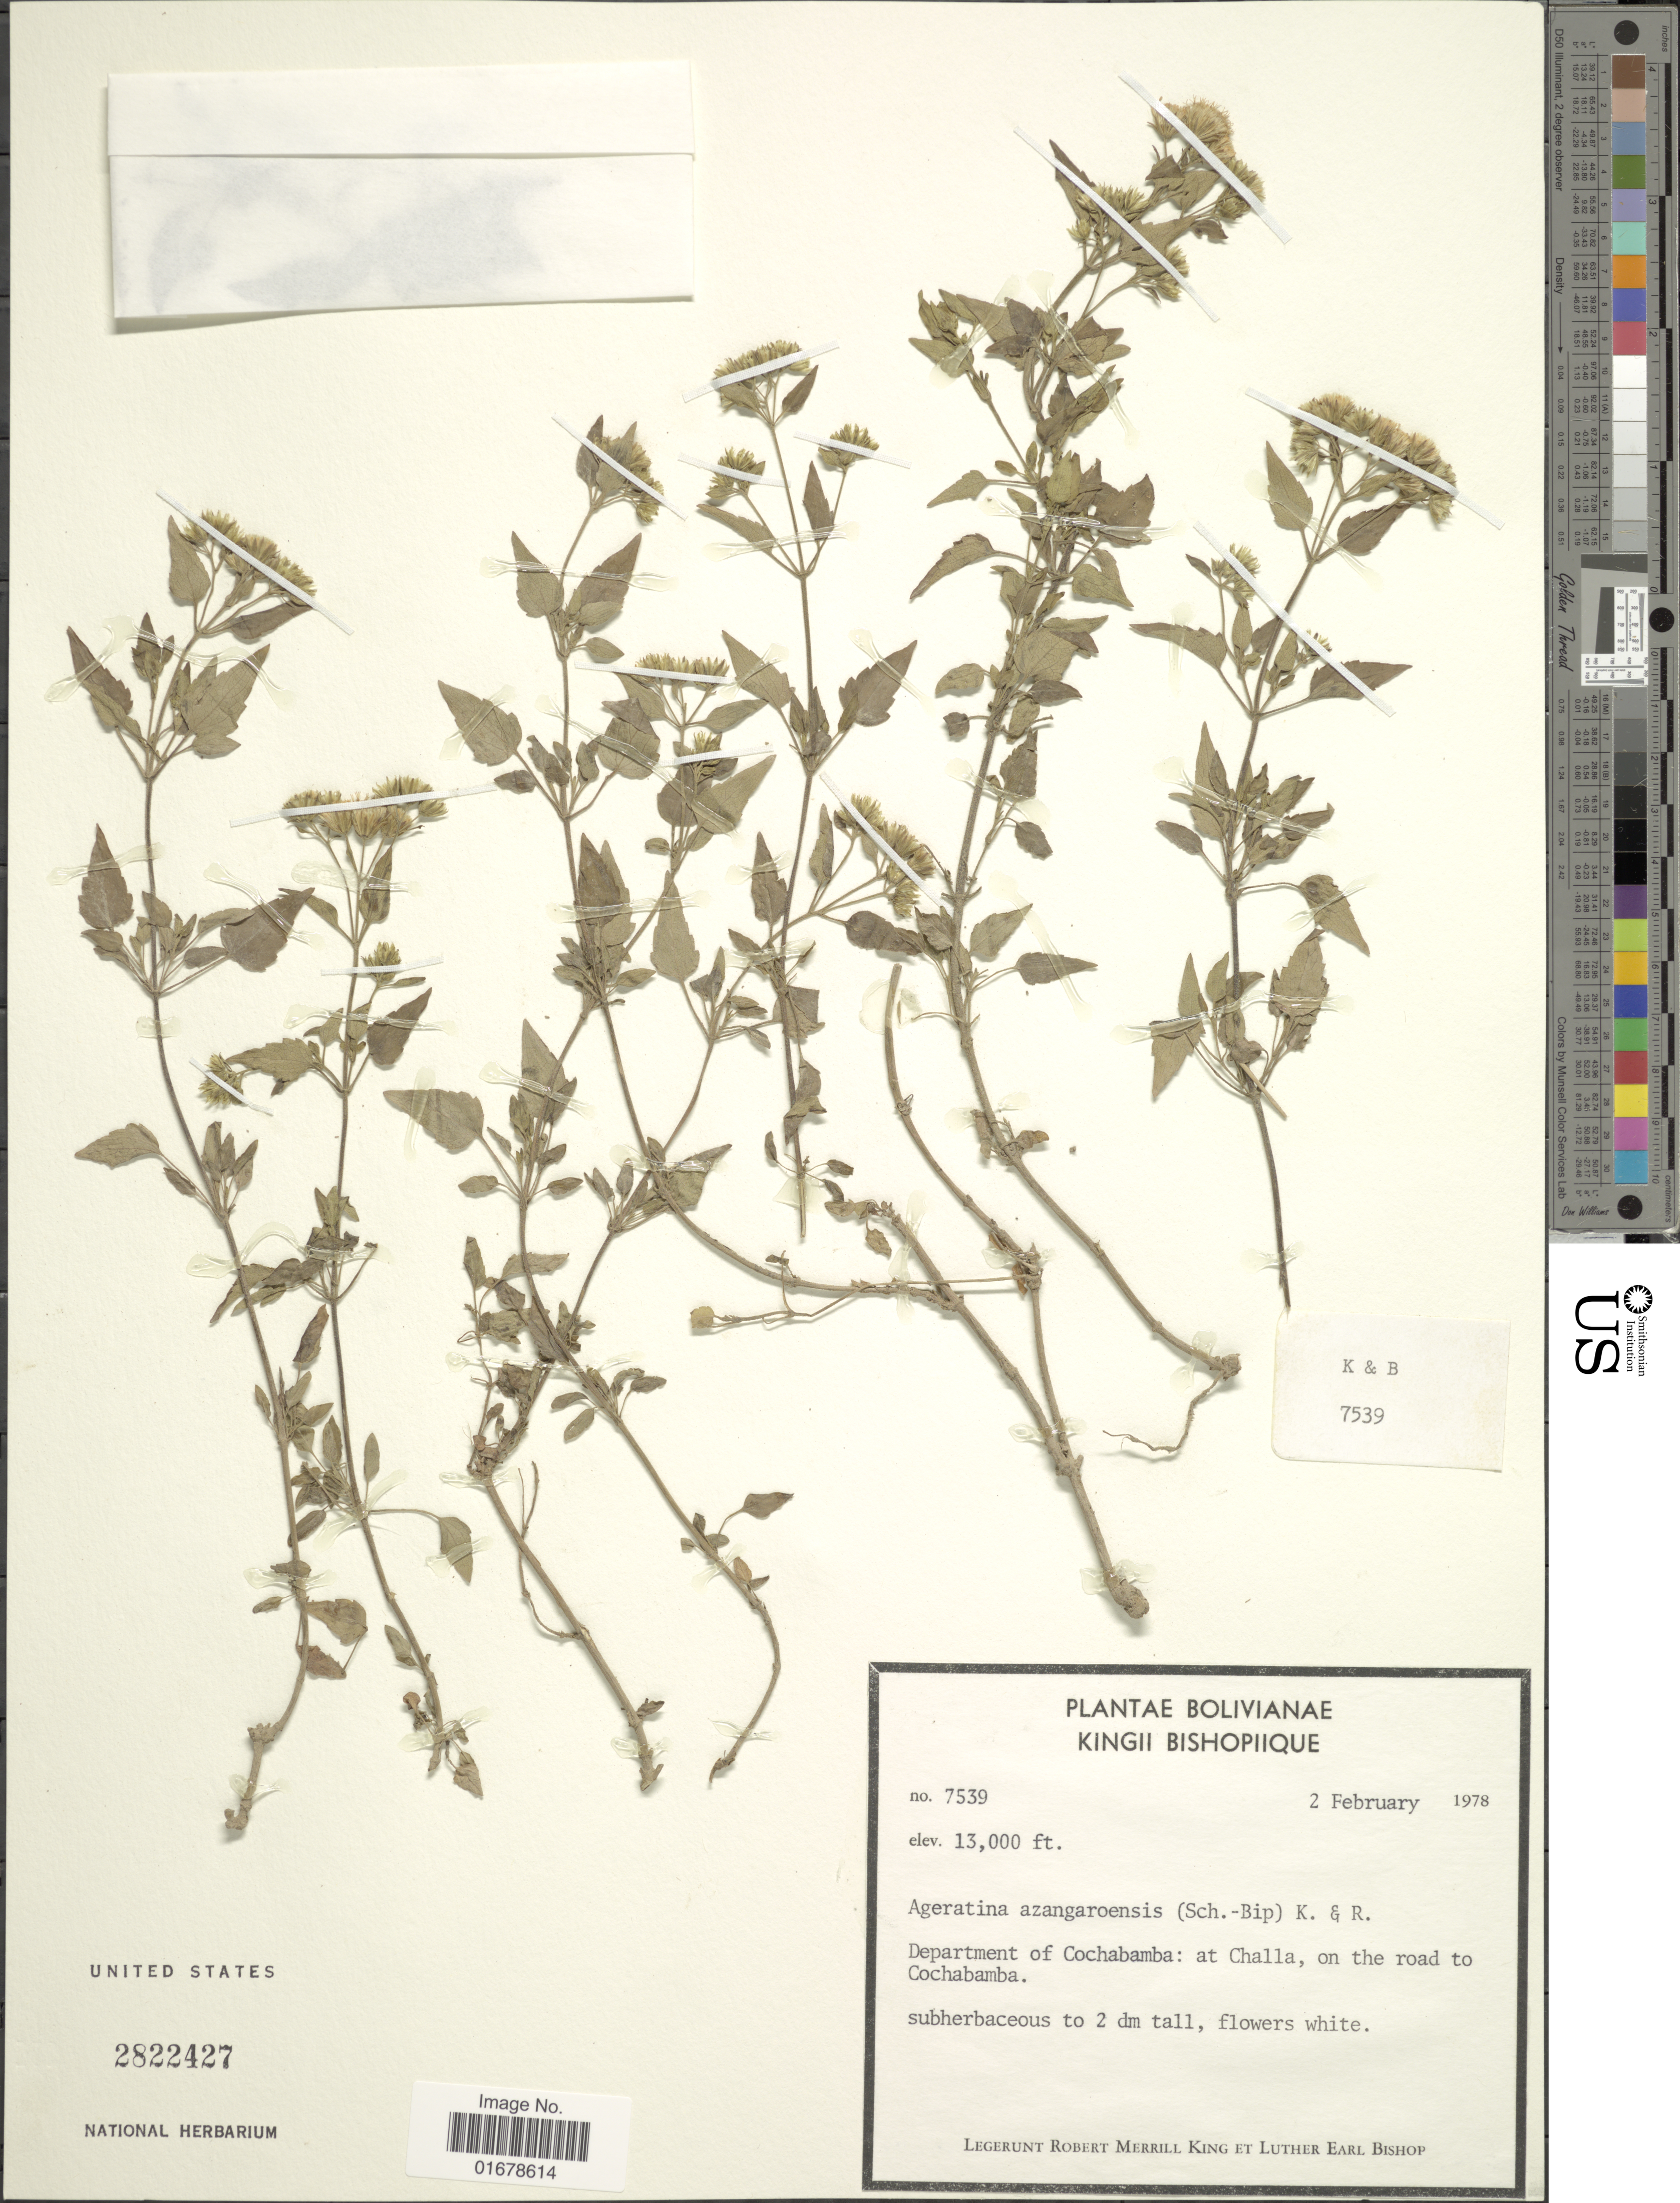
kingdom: Plantae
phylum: Tracheophyta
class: Magnoliopsida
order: Asterales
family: Asteraceae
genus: Ageratina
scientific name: Ageratina azangaroensis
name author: (Sch. Bip. ex Wedd.) R.M. King & H. Rob.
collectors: R. M. King & L. E. Bishop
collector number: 7539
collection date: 1978-02-02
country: Bolivia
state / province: Cochabamba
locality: Department of Cochabamba: at Challa, on the road to Cochabamba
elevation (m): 3962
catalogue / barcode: US 2822427